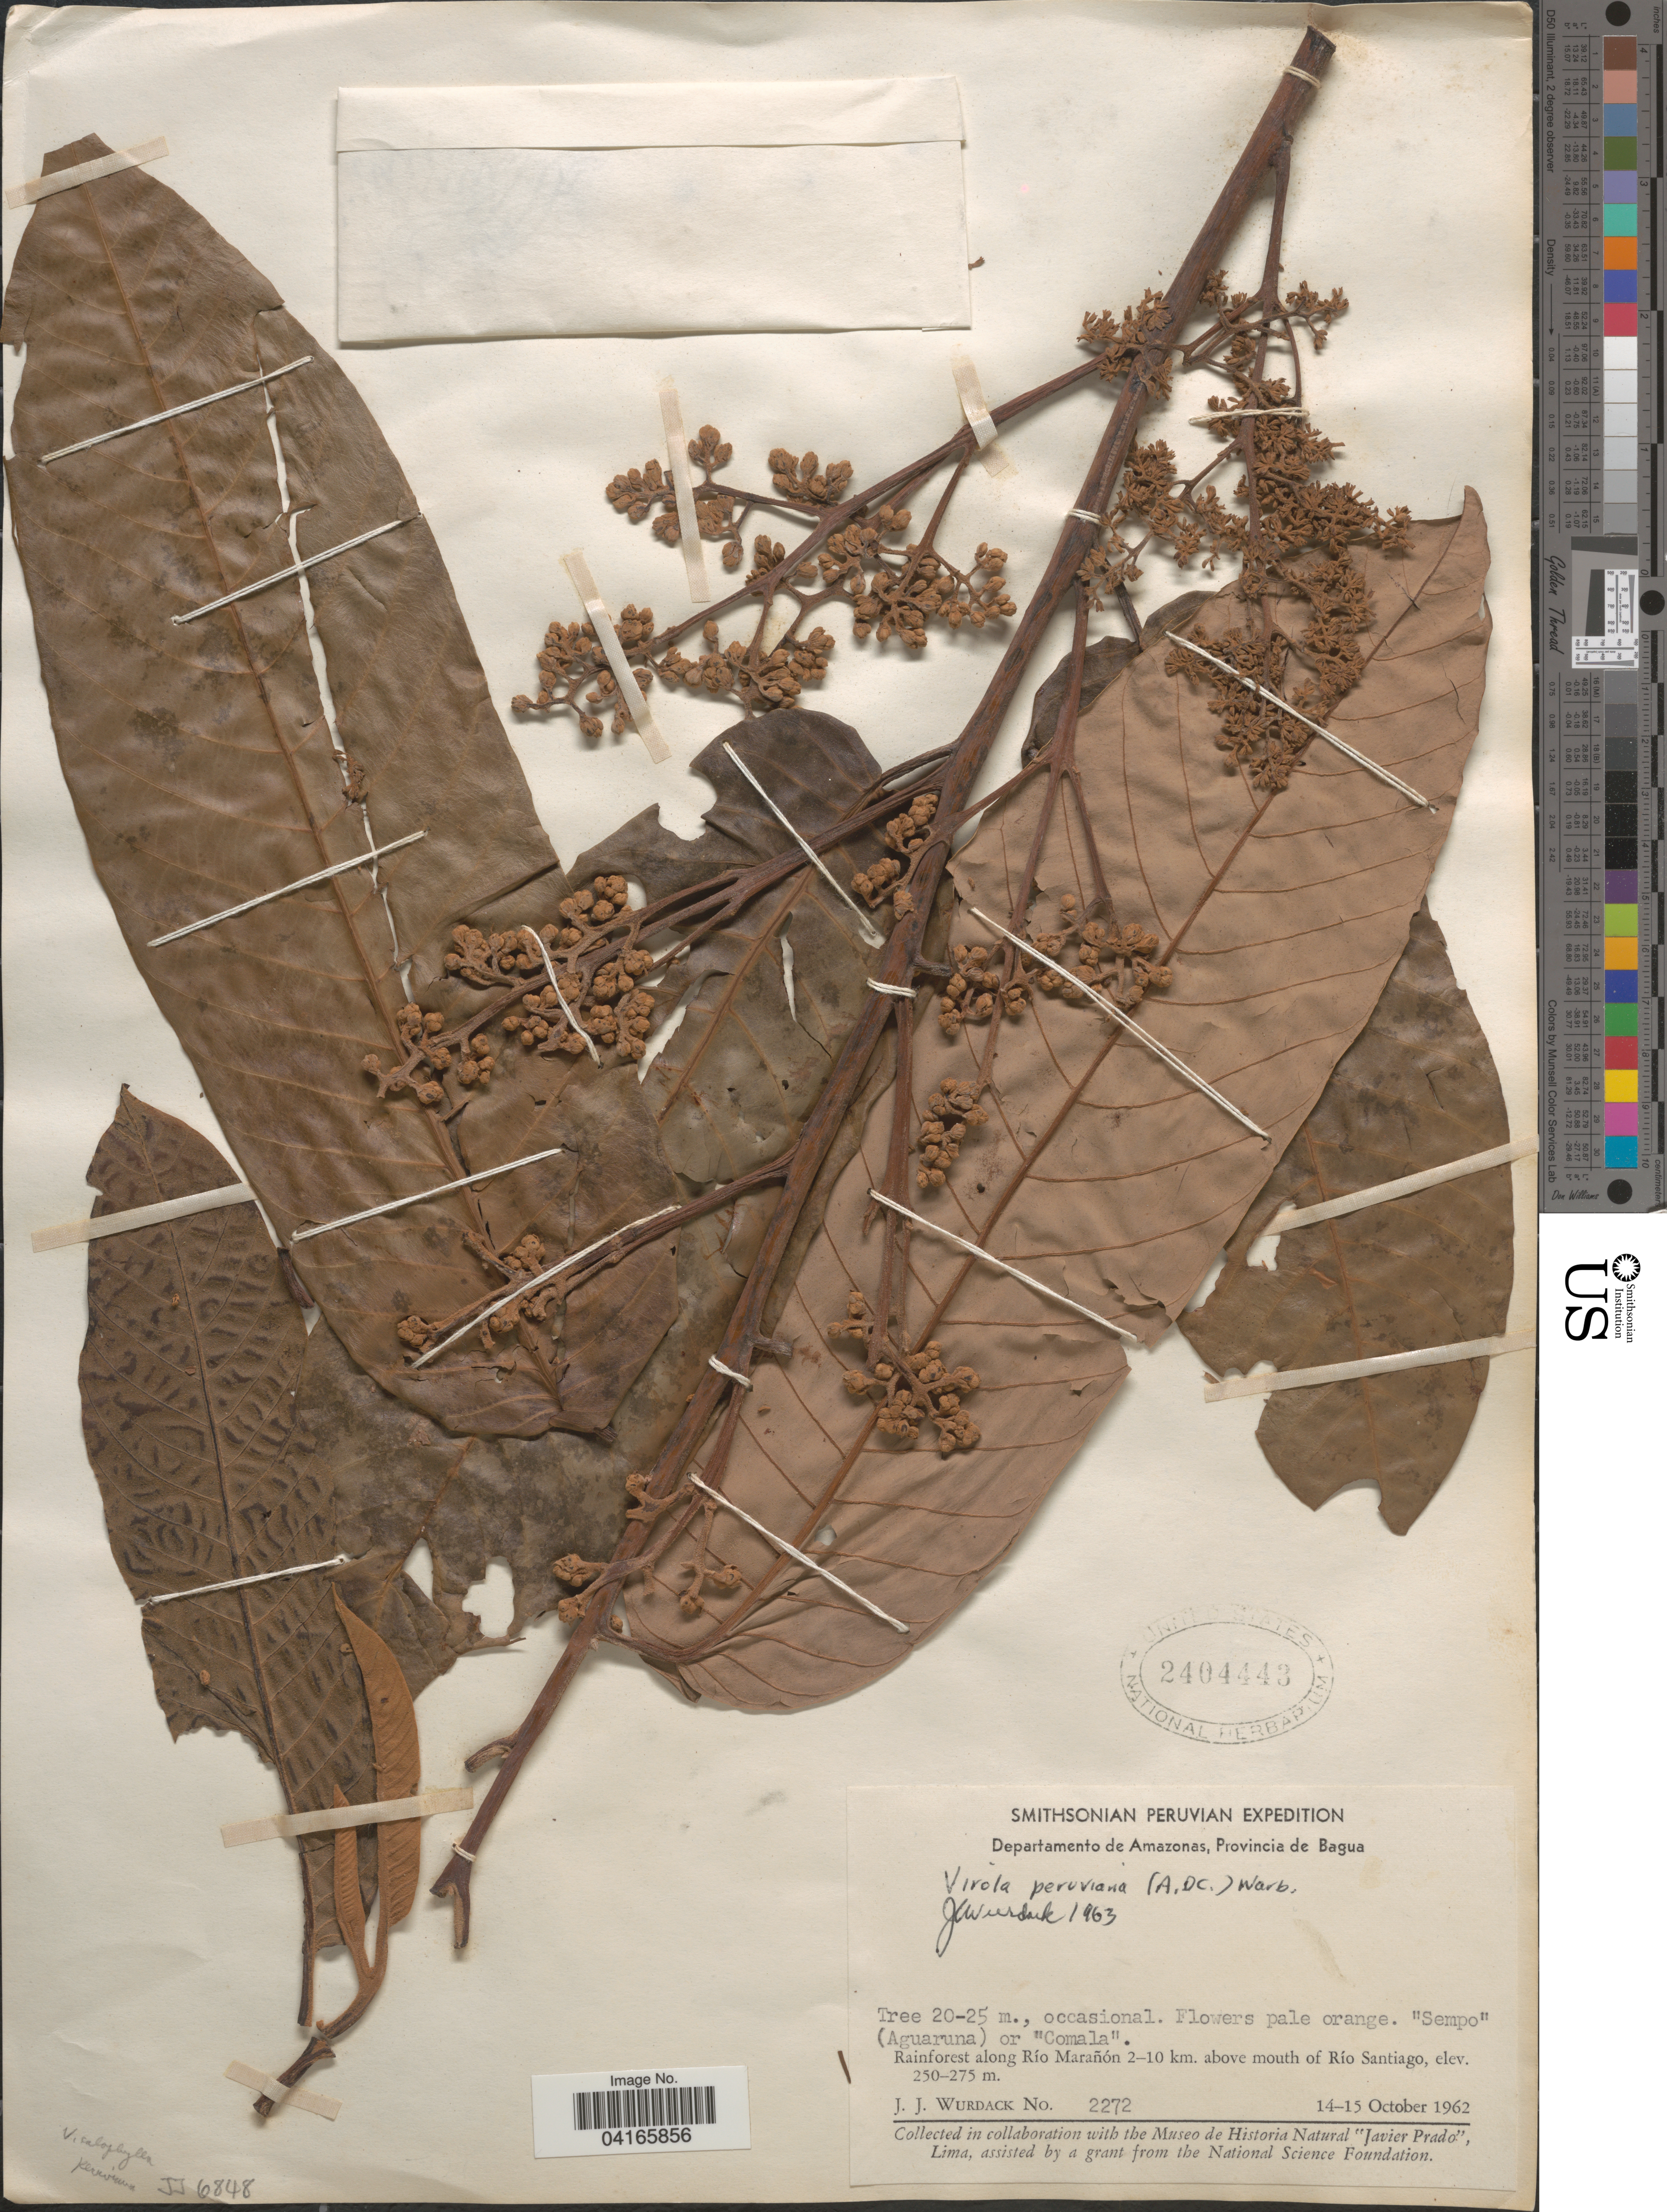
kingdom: Plantae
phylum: Tracheophyta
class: Magnoliopsida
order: Magnoliales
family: Myristicaceae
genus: Virola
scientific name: Virola peruviana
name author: (A. DC.) Warb.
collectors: J. J. Wurdack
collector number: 2272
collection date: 1962-10-14/1962-10-15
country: Peru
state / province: Amazonas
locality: Smithsonian Peruvian Expedition. Departamento de Amazonas, Provincia de Bagua. Rainforest along Río Marañón 2-10 km. above mouth of Río Santiago.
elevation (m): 250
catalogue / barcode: US 2404443